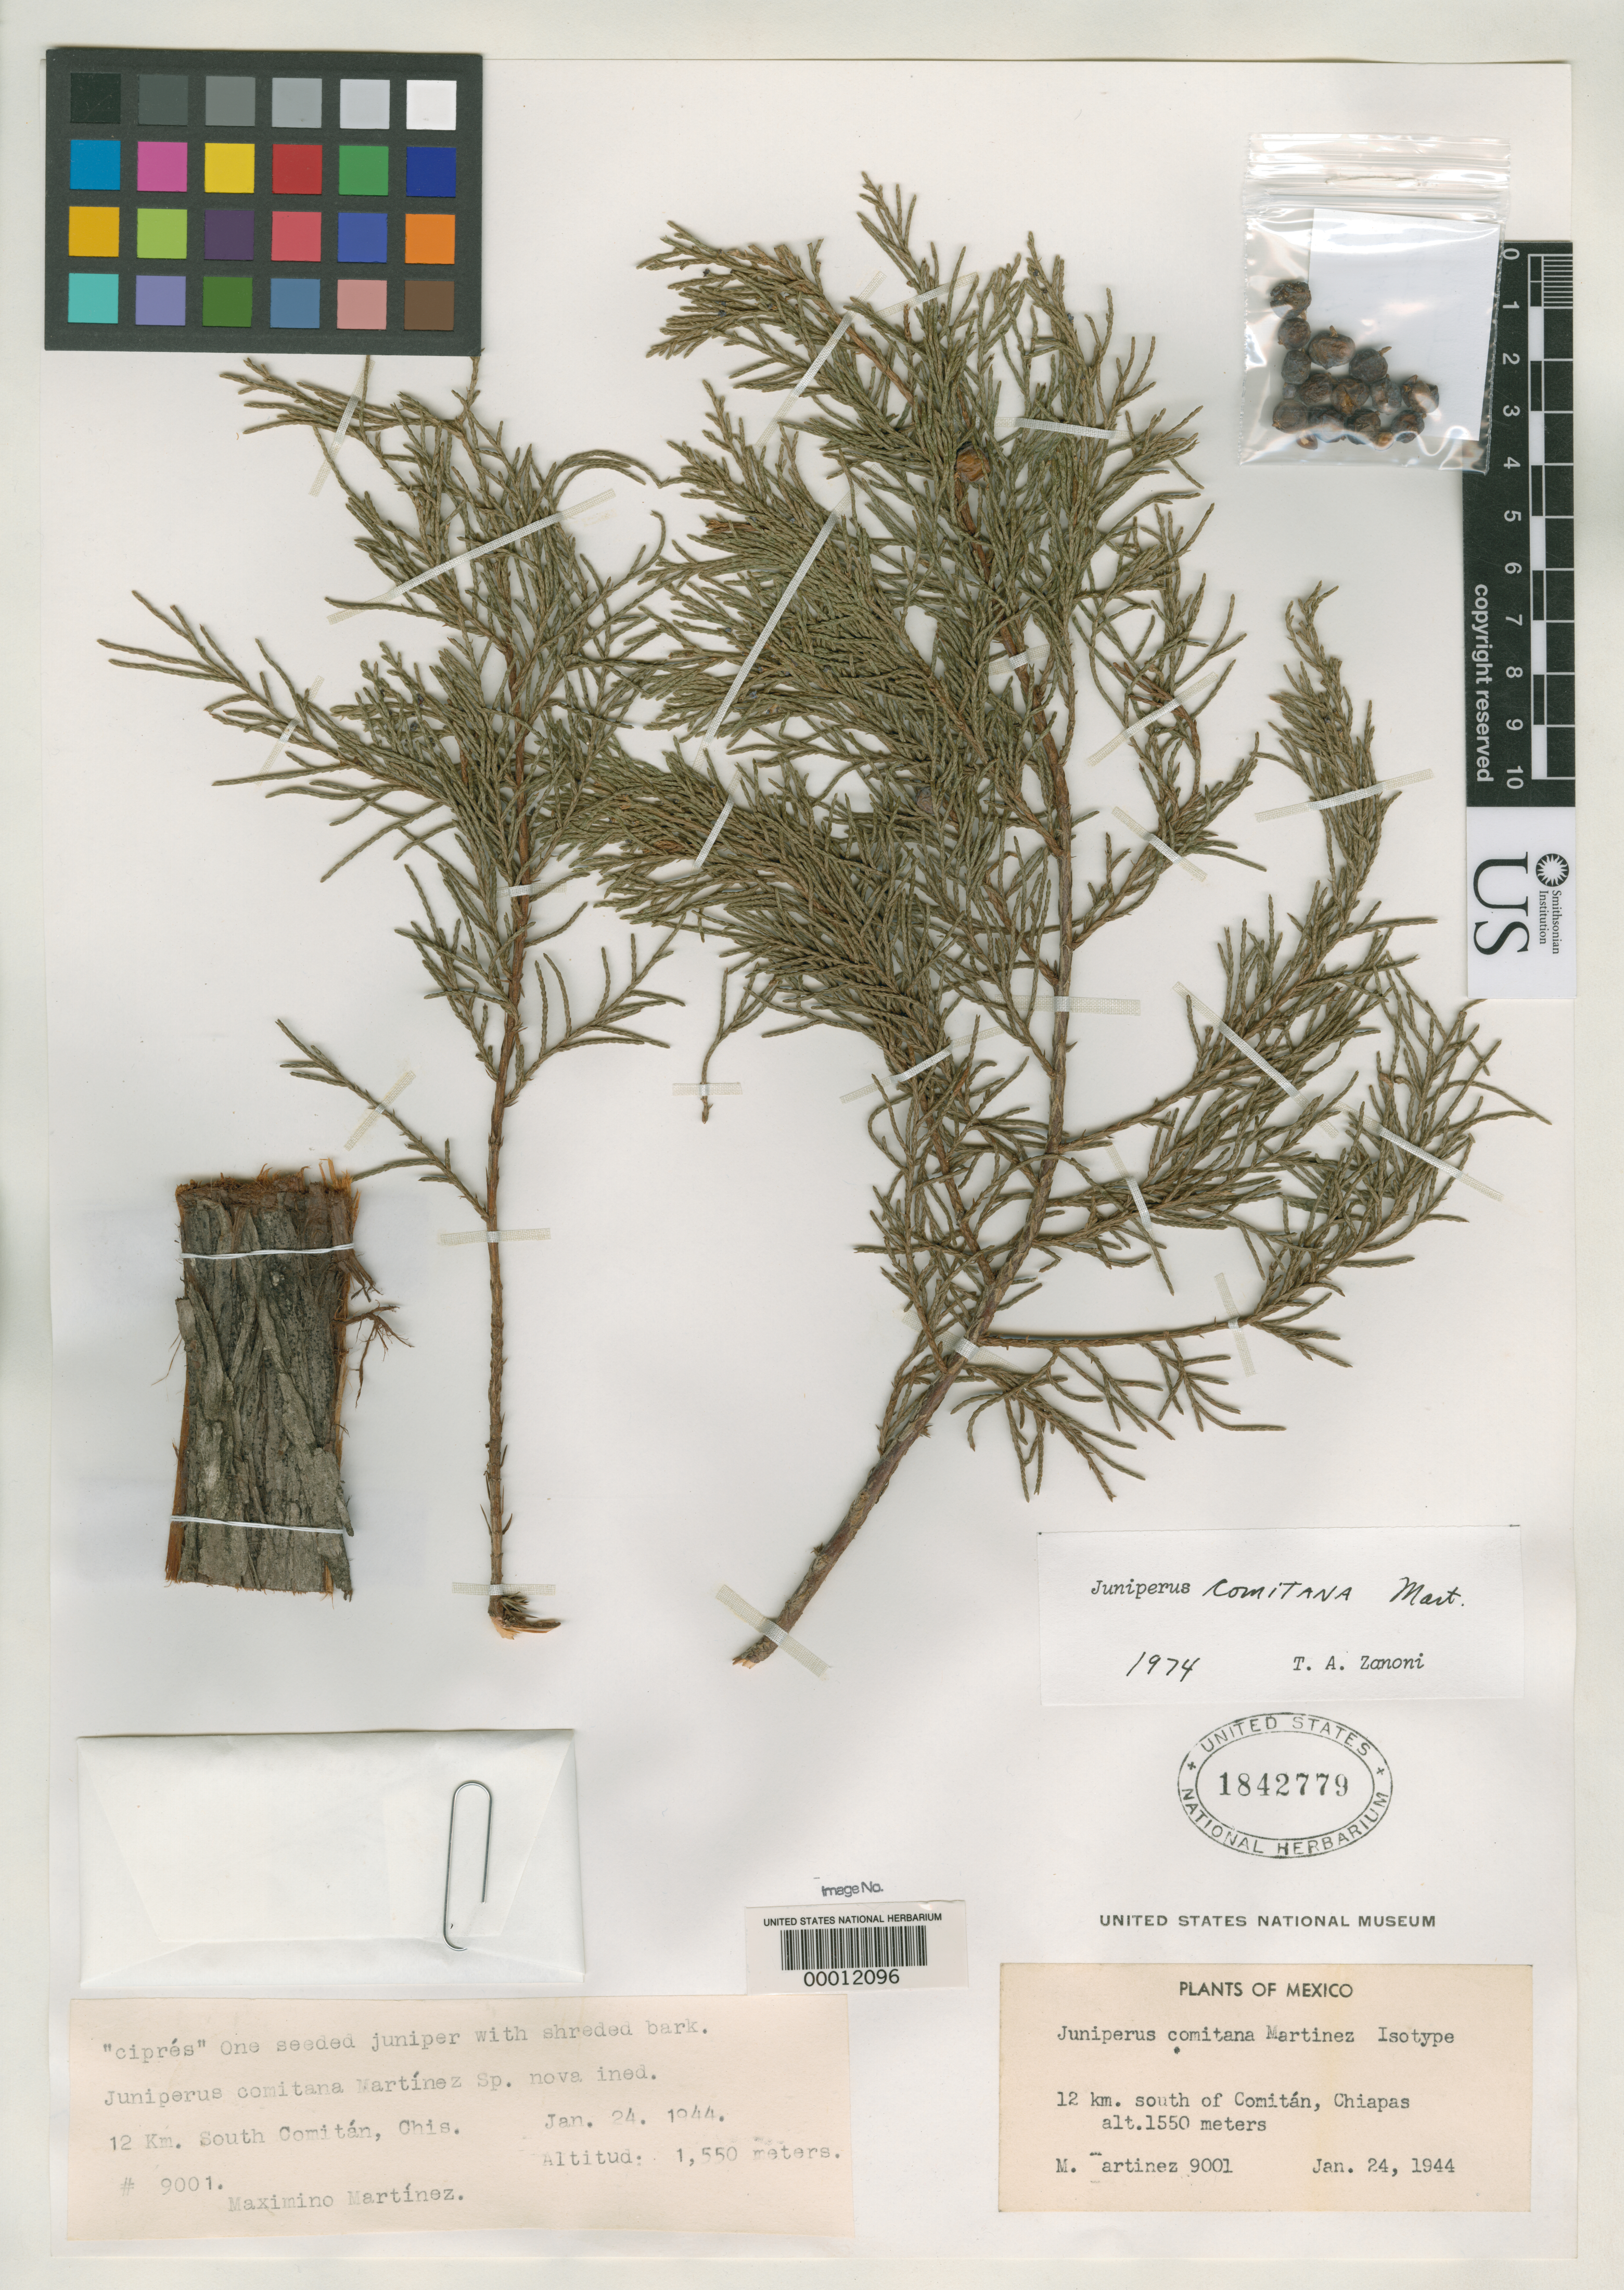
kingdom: Plantae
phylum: Tracheophyta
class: Pinopsida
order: Pinales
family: Cupressaceae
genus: Juniperus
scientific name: Juniperus comitana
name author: Martínez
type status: Isotype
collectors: M. Martínez M.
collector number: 9001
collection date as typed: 24 Jan 1944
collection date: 1944-01-24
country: Mexico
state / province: Chiapas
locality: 12 km. S of Comitan.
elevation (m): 1550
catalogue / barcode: US 1842779